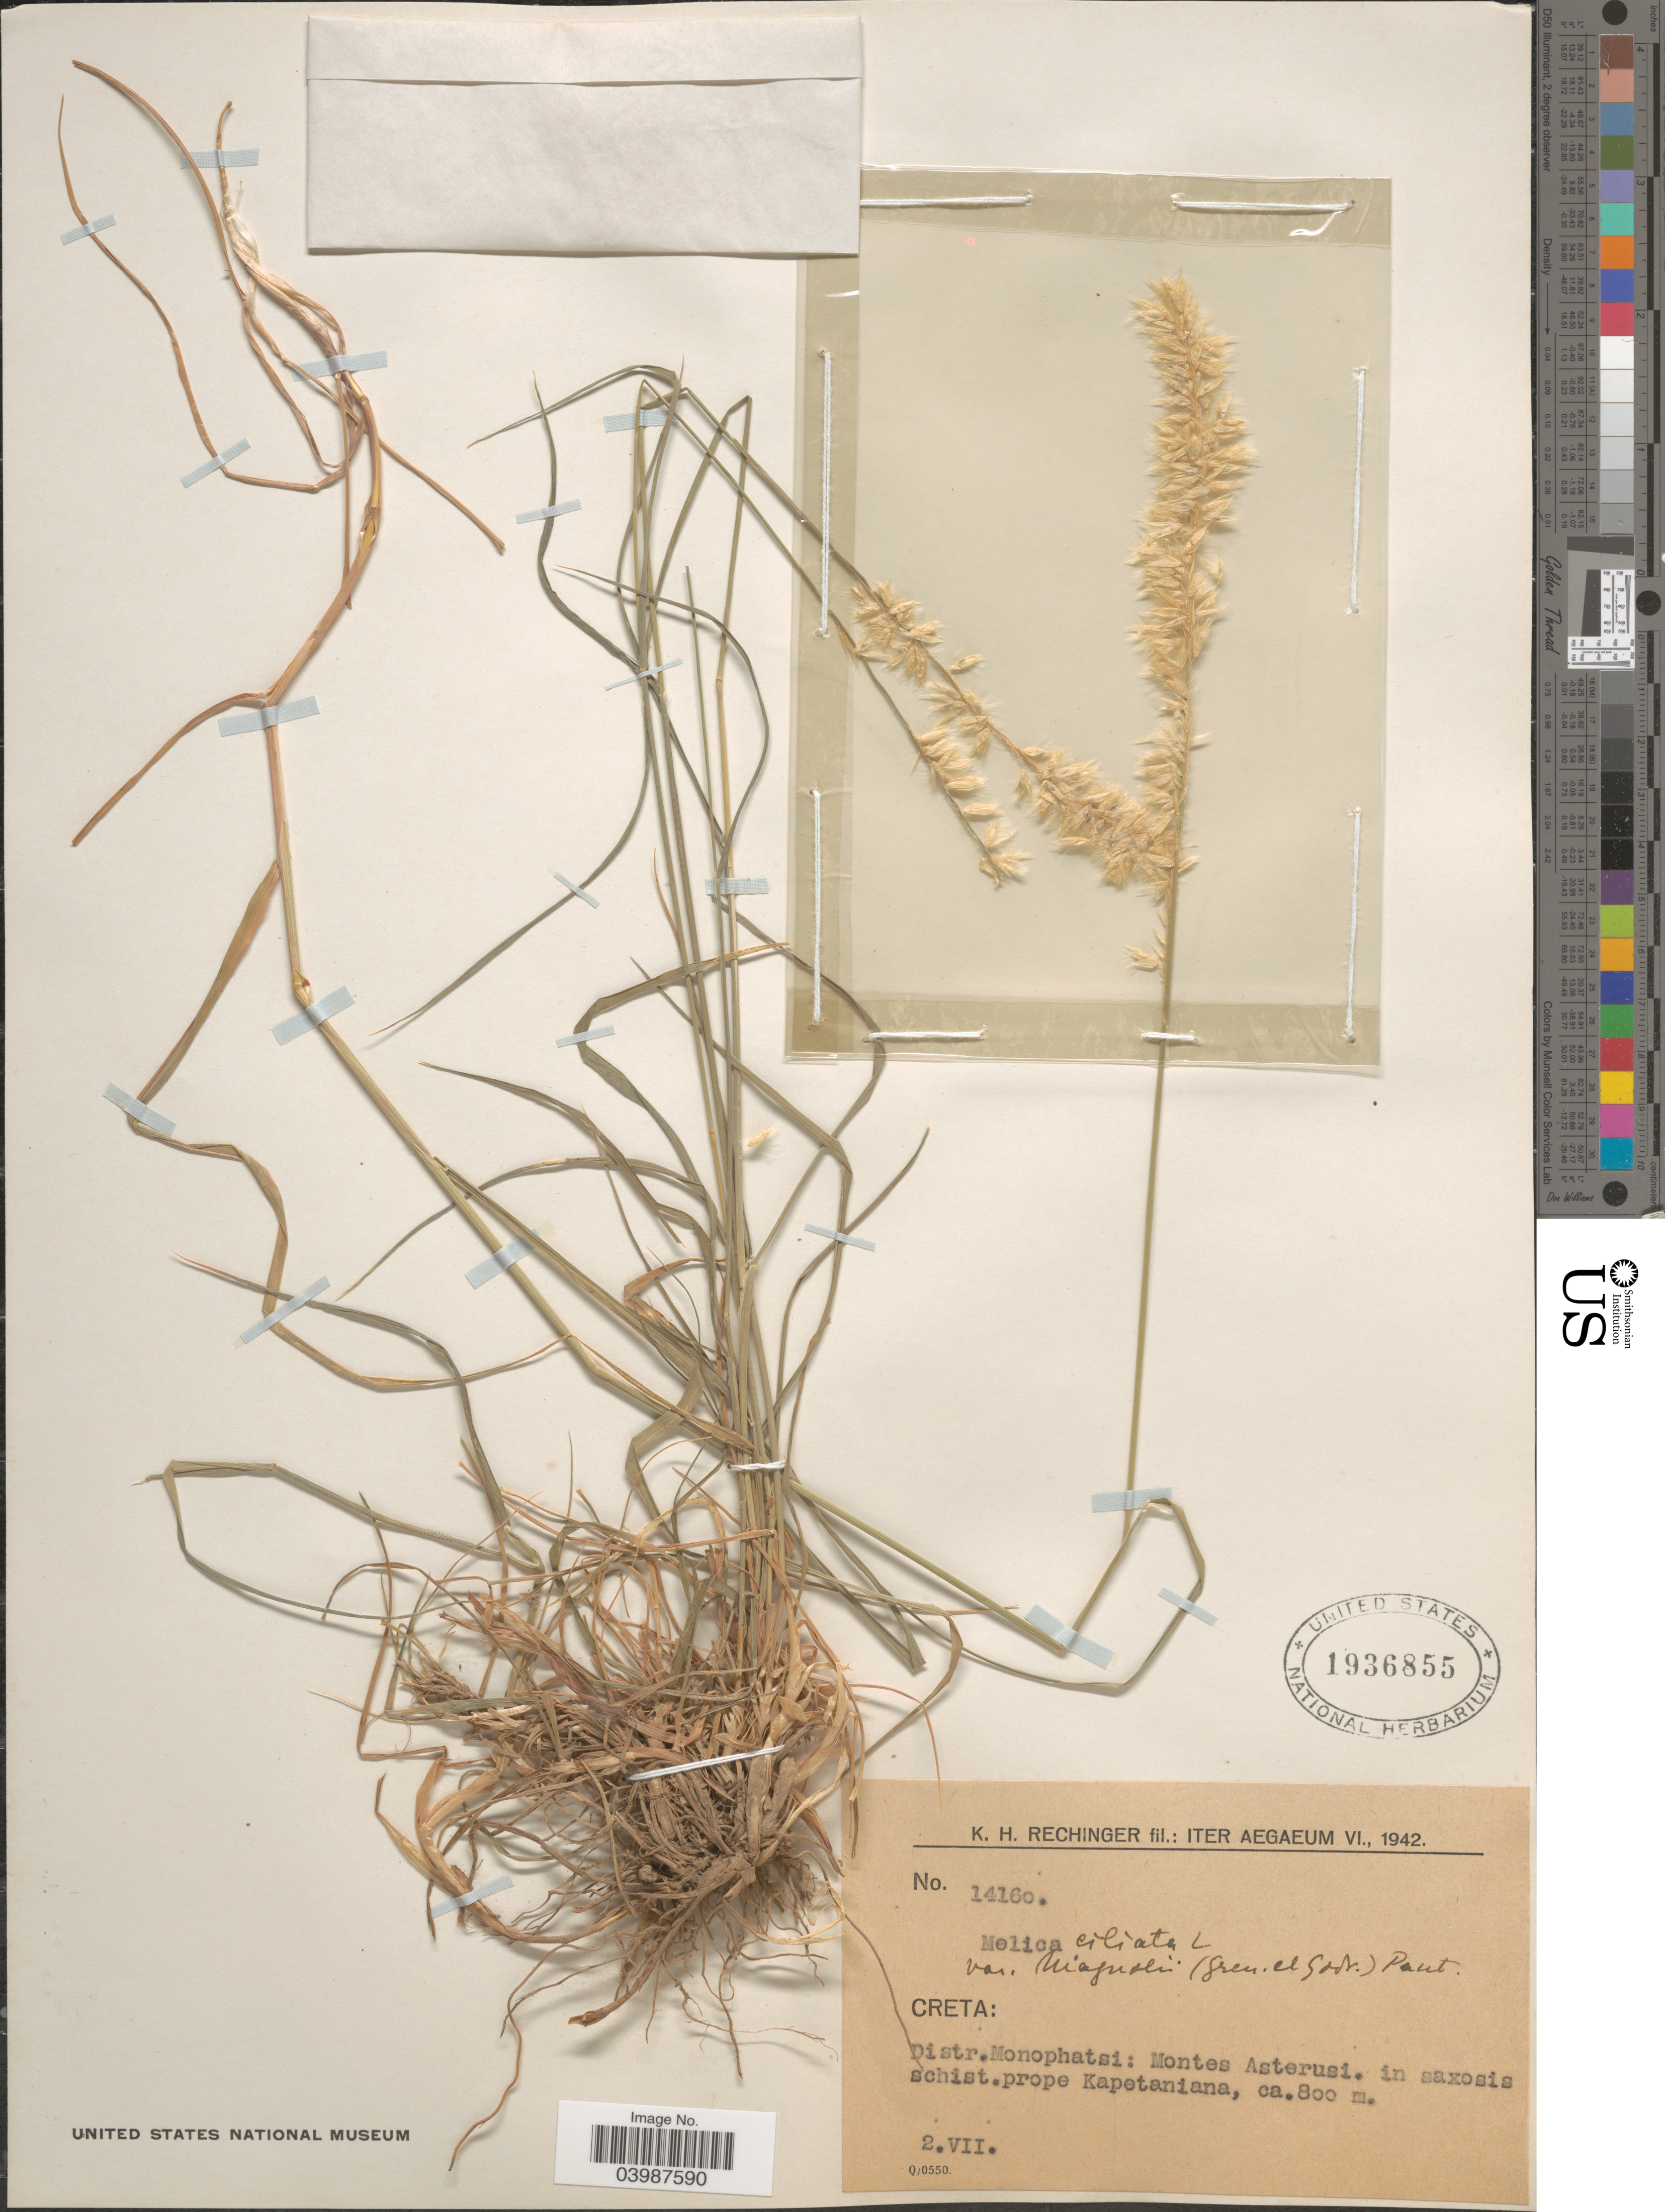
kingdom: Plantae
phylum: Tracheophyta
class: Liliopsida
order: Poales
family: Poaceae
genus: Melica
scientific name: Melica ciliata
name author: L.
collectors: K. H. Rechinger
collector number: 14160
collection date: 1942-07-02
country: Greece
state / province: Crete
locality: Iter Aegaeum VI. Creta: Distr.Monophatsi: Montes Asterusi. in saxosis schist.prope Kapetaniana.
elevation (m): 800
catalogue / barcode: US 1936855